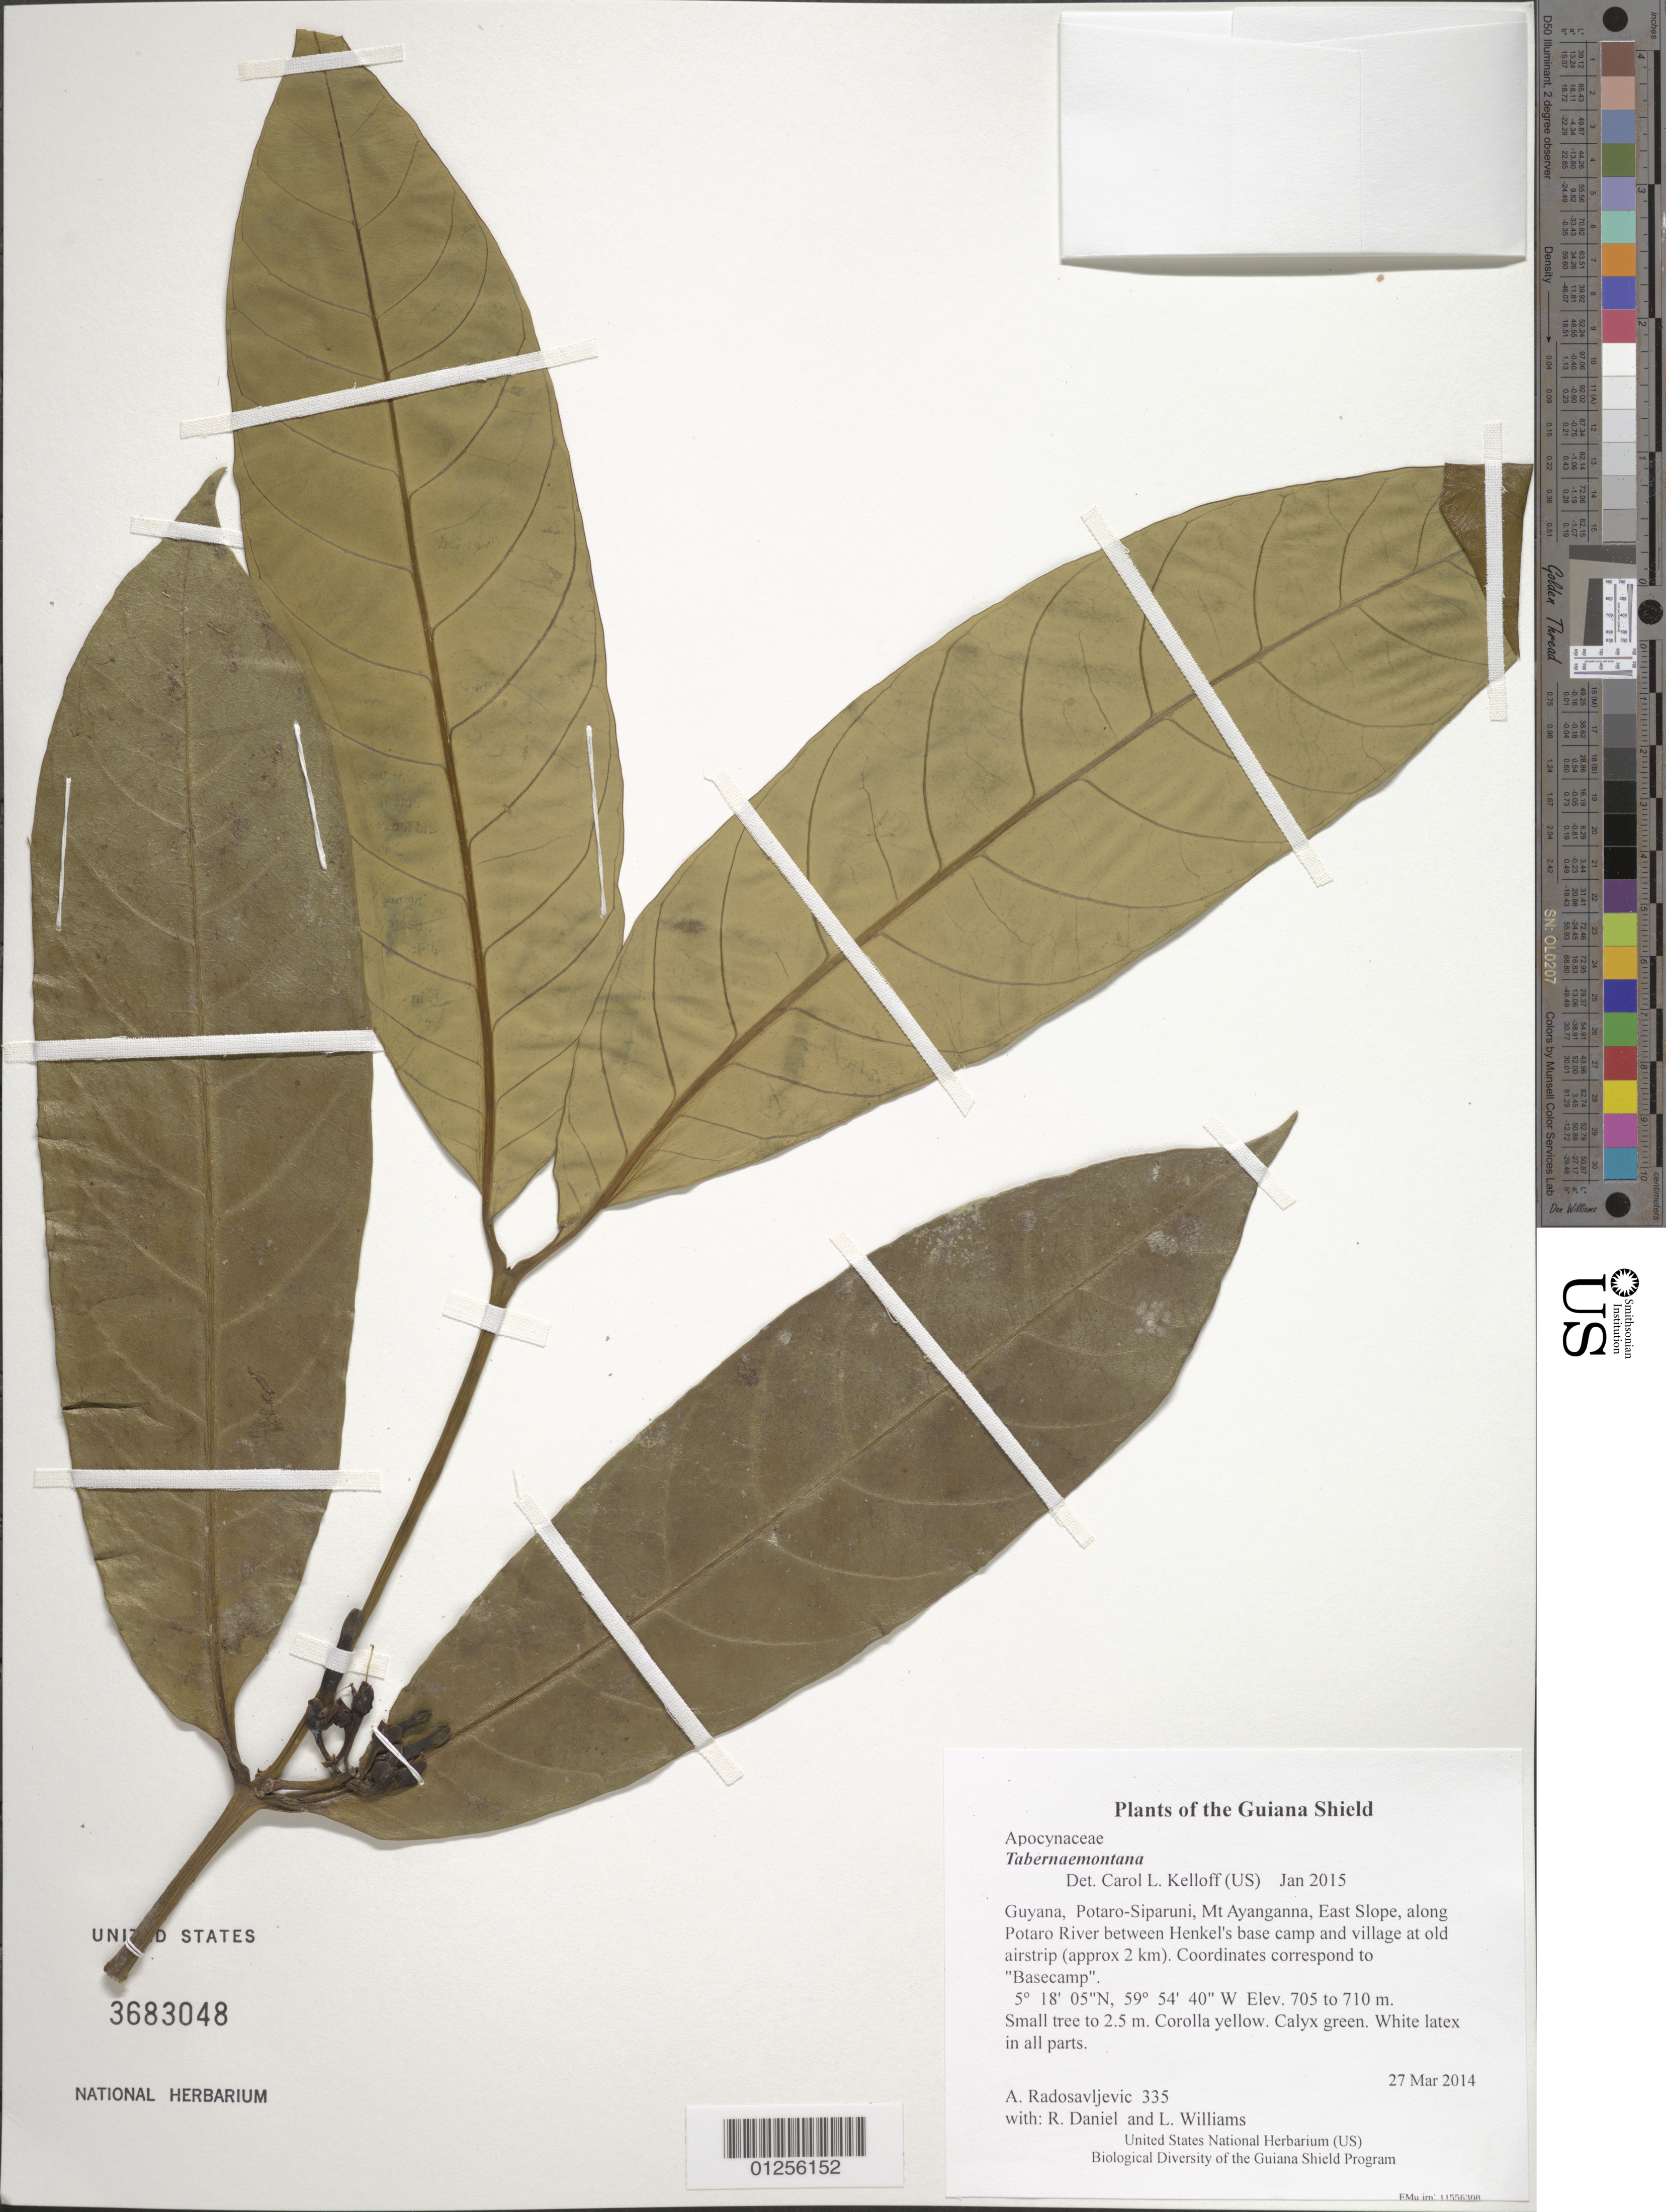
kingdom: Plantae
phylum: Tracheophyta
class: Magnoliopsida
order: Gentianales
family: Apocynaceae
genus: Tabernaemontana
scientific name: Tabernaemontana sp.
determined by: Kelloff, Carol L., (US), Smithsonian Institution - National Museum of Natural History (UNITED STATES)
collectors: A. Radosavljevic, R. Daniel & L. Williams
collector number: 335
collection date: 2014-03-27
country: Guyana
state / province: Potaro-Siparuni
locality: Mt Ayanganna, East Slope, along Potaro River between Henkel's base camp and village at old airstrip (approx 2 km). Coordinates correspond to "Basecamp".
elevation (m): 705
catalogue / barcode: US 3683048